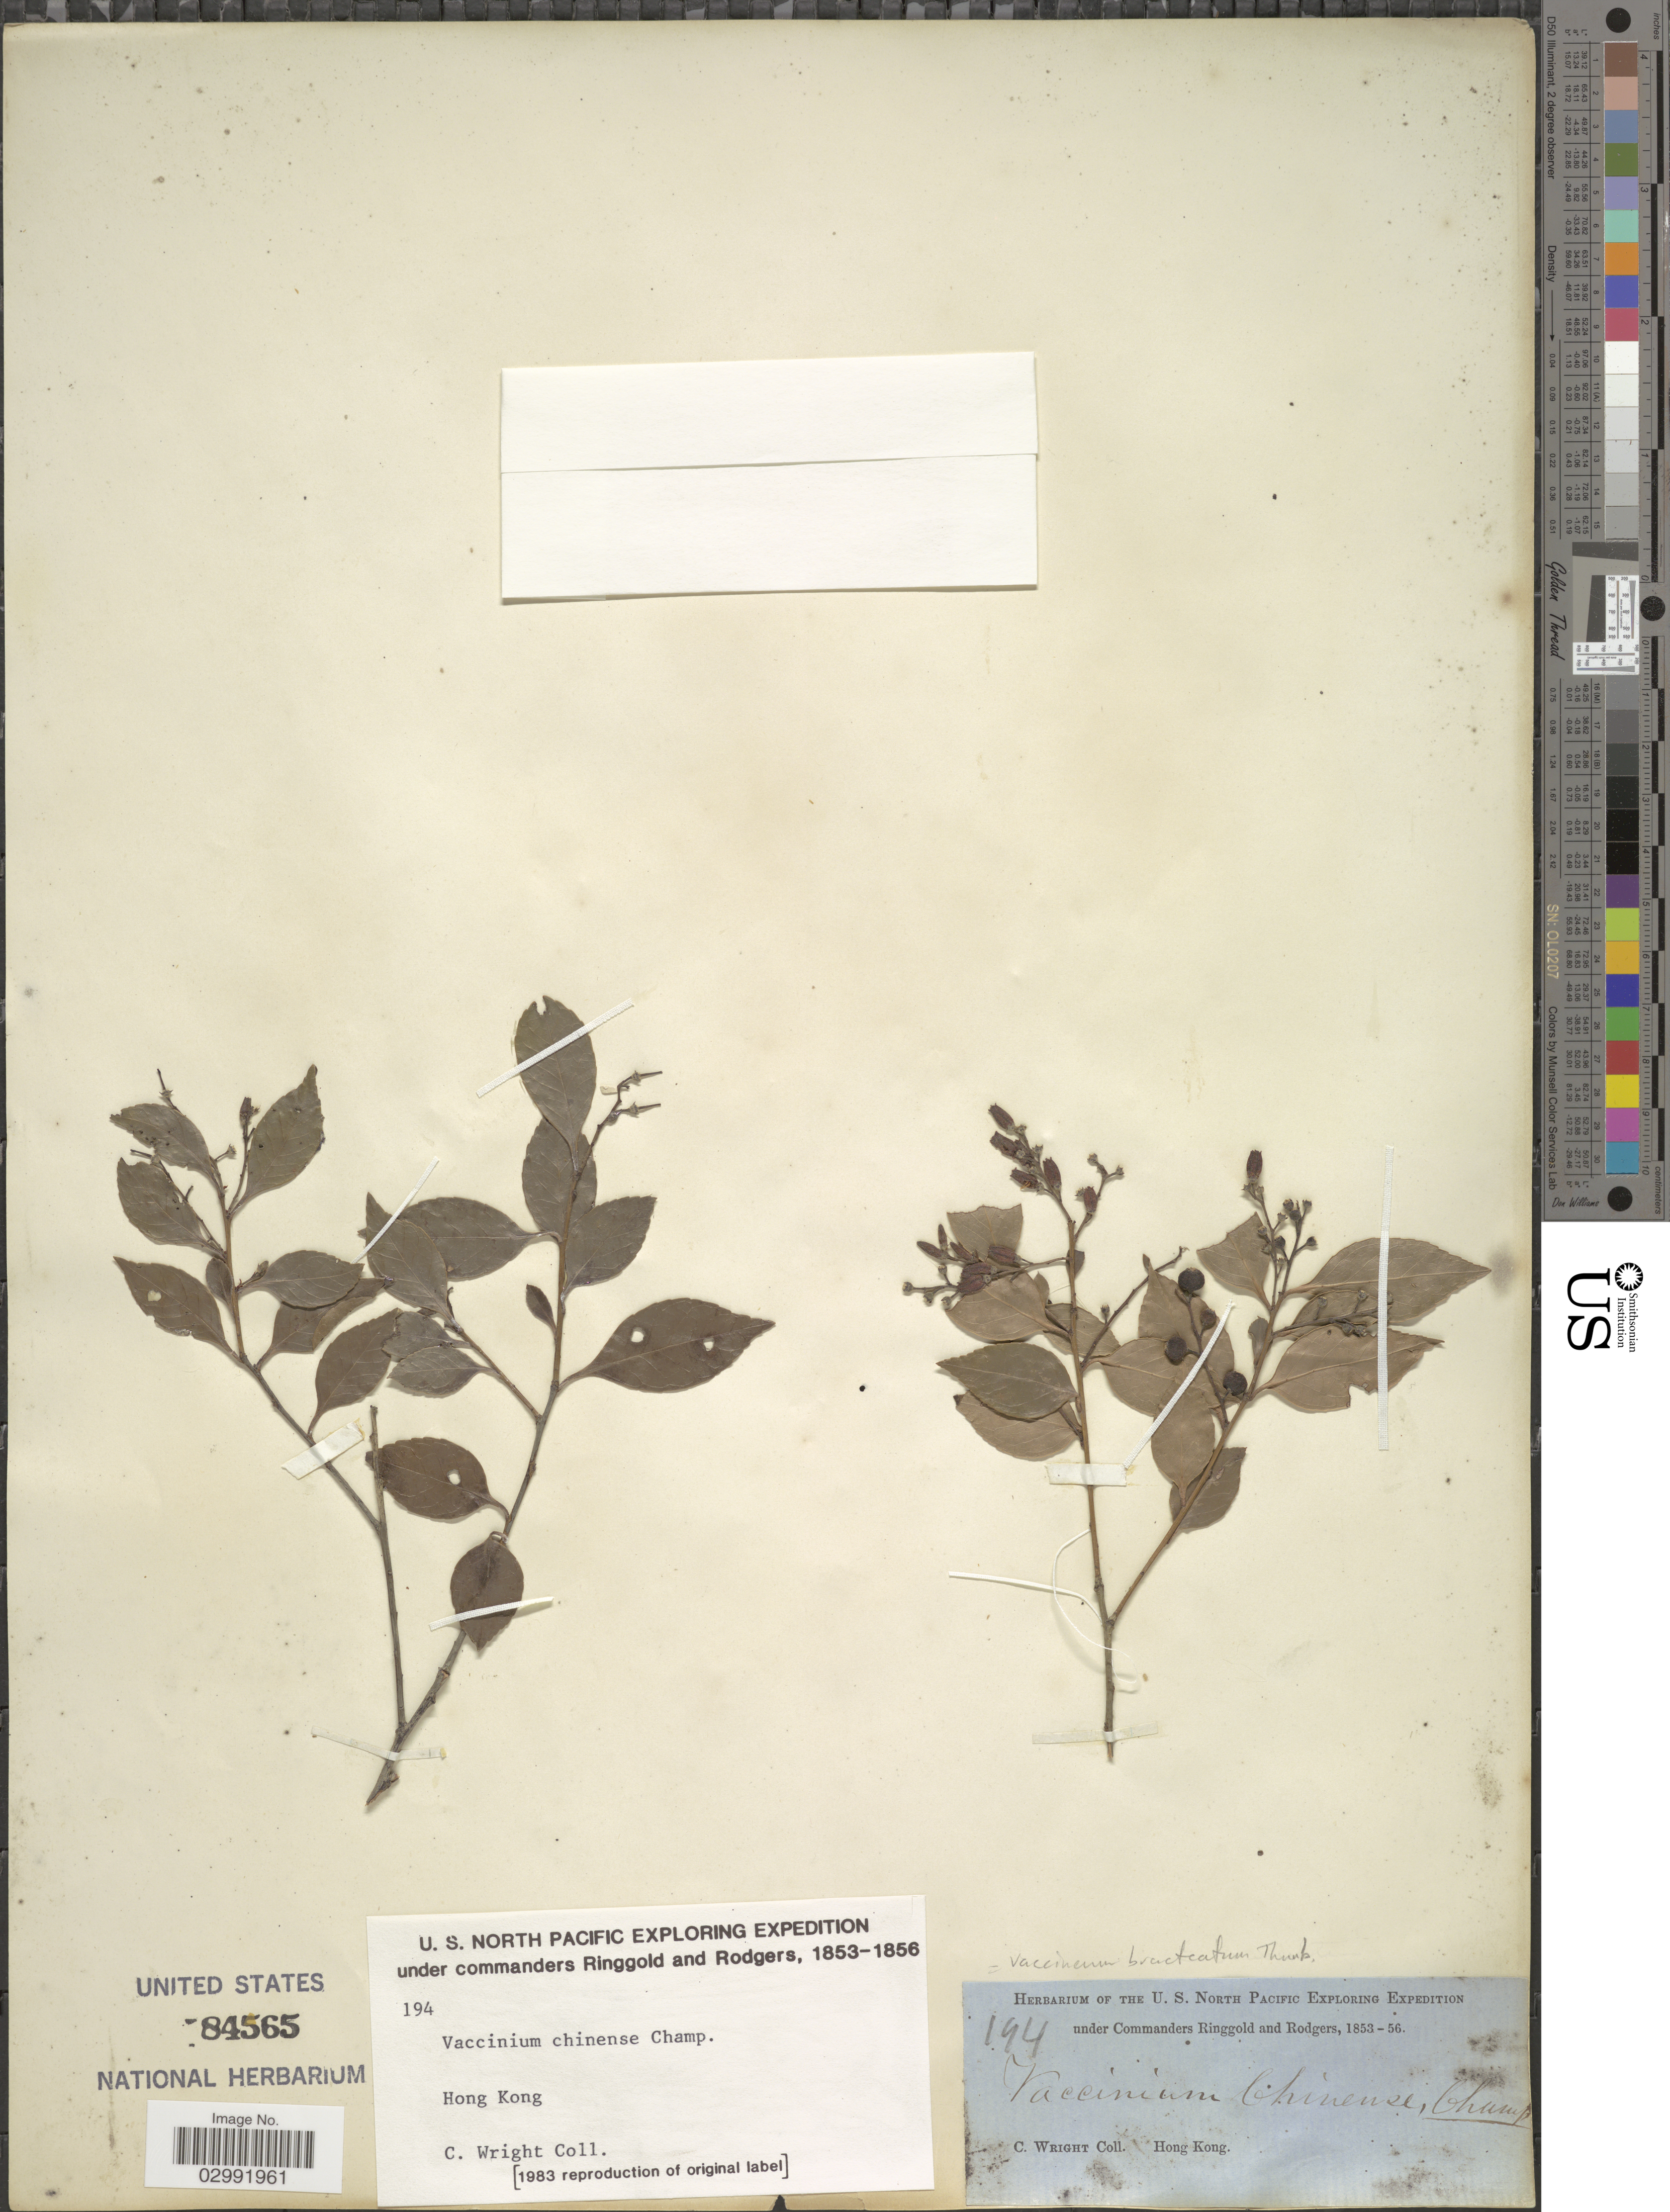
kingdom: Plantae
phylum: Tracheophyta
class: Magnoliopsida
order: Ericales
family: Ericaceae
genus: Vaccinium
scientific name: Vaccinium chinense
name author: (Lodd.) Champ. ex Benth.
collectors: C. Wright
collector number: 194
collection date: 1853/1856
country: China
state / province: Hong Kong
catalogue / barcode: US 84565